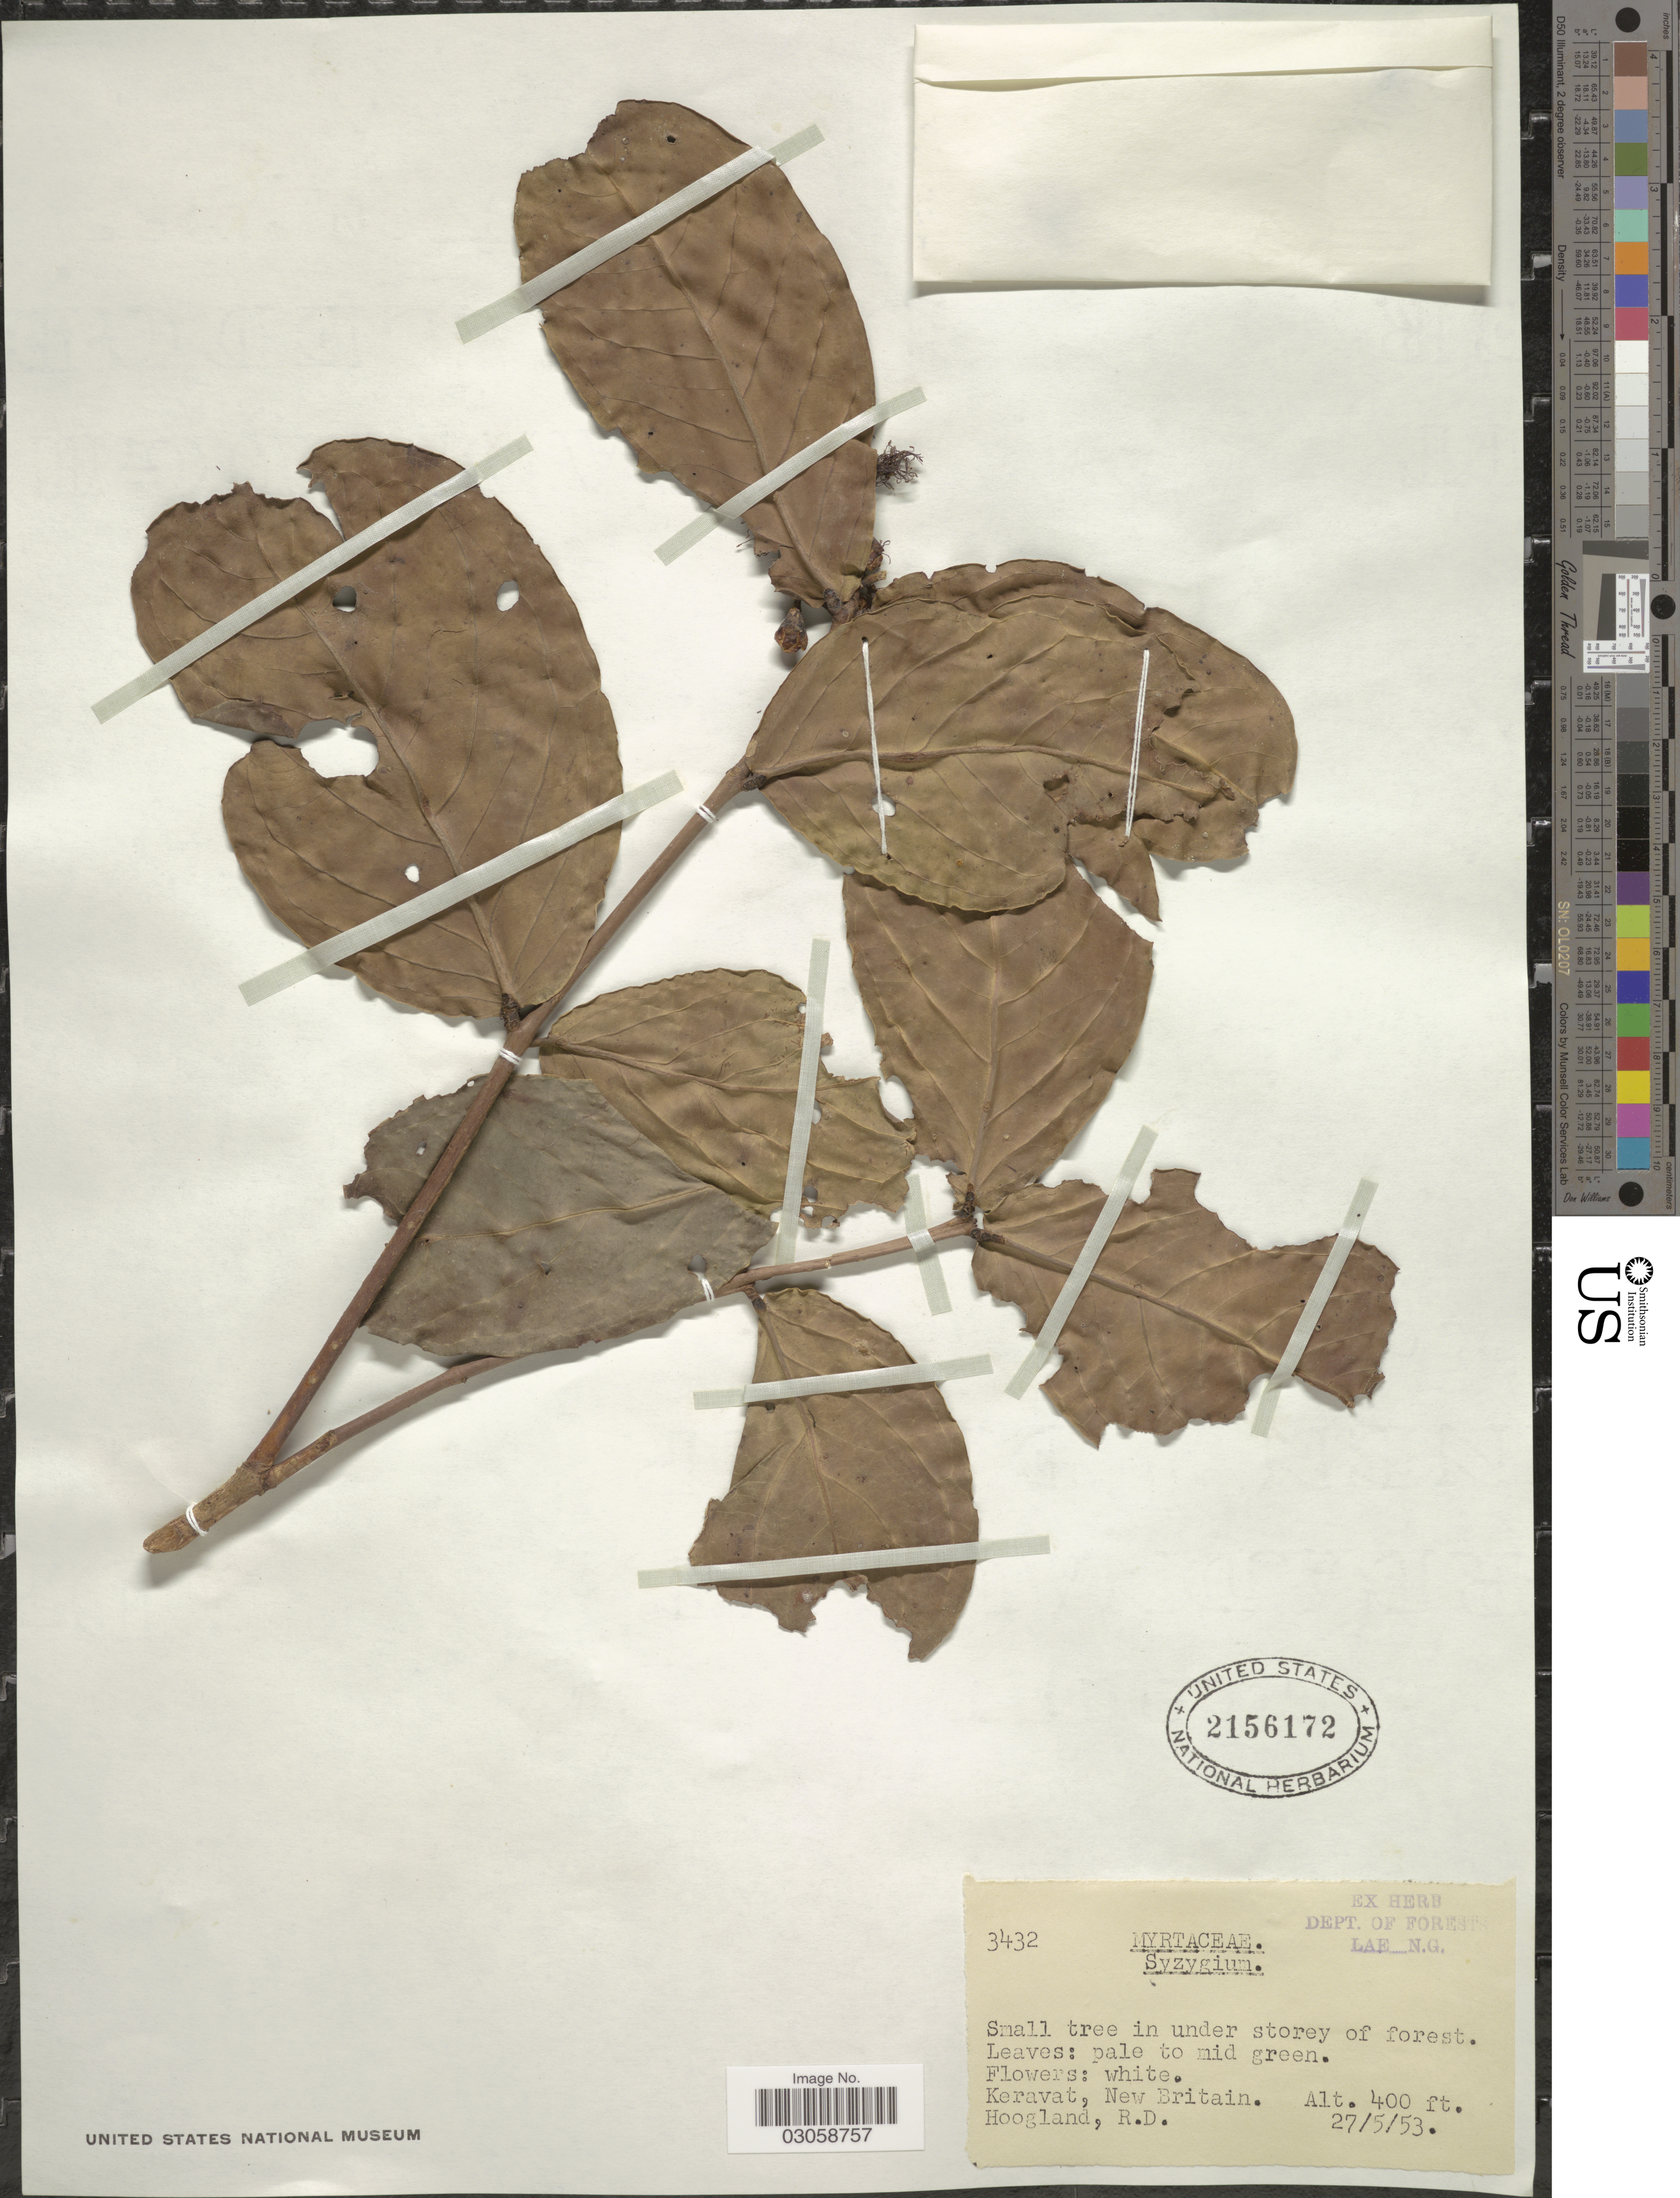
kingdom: Plantae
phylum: Tracheophyta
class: Magnoliopsida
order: Myrtales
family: Myrtaceae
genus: Syzygium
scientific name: Syzygium sp.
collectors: R. D. Hoogland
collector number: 3432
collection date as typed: Transcribed d/m/y: 27/5/53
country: Papua New Guinea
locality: Keravat, New Britain.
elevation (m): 122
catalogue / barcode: US 2156172